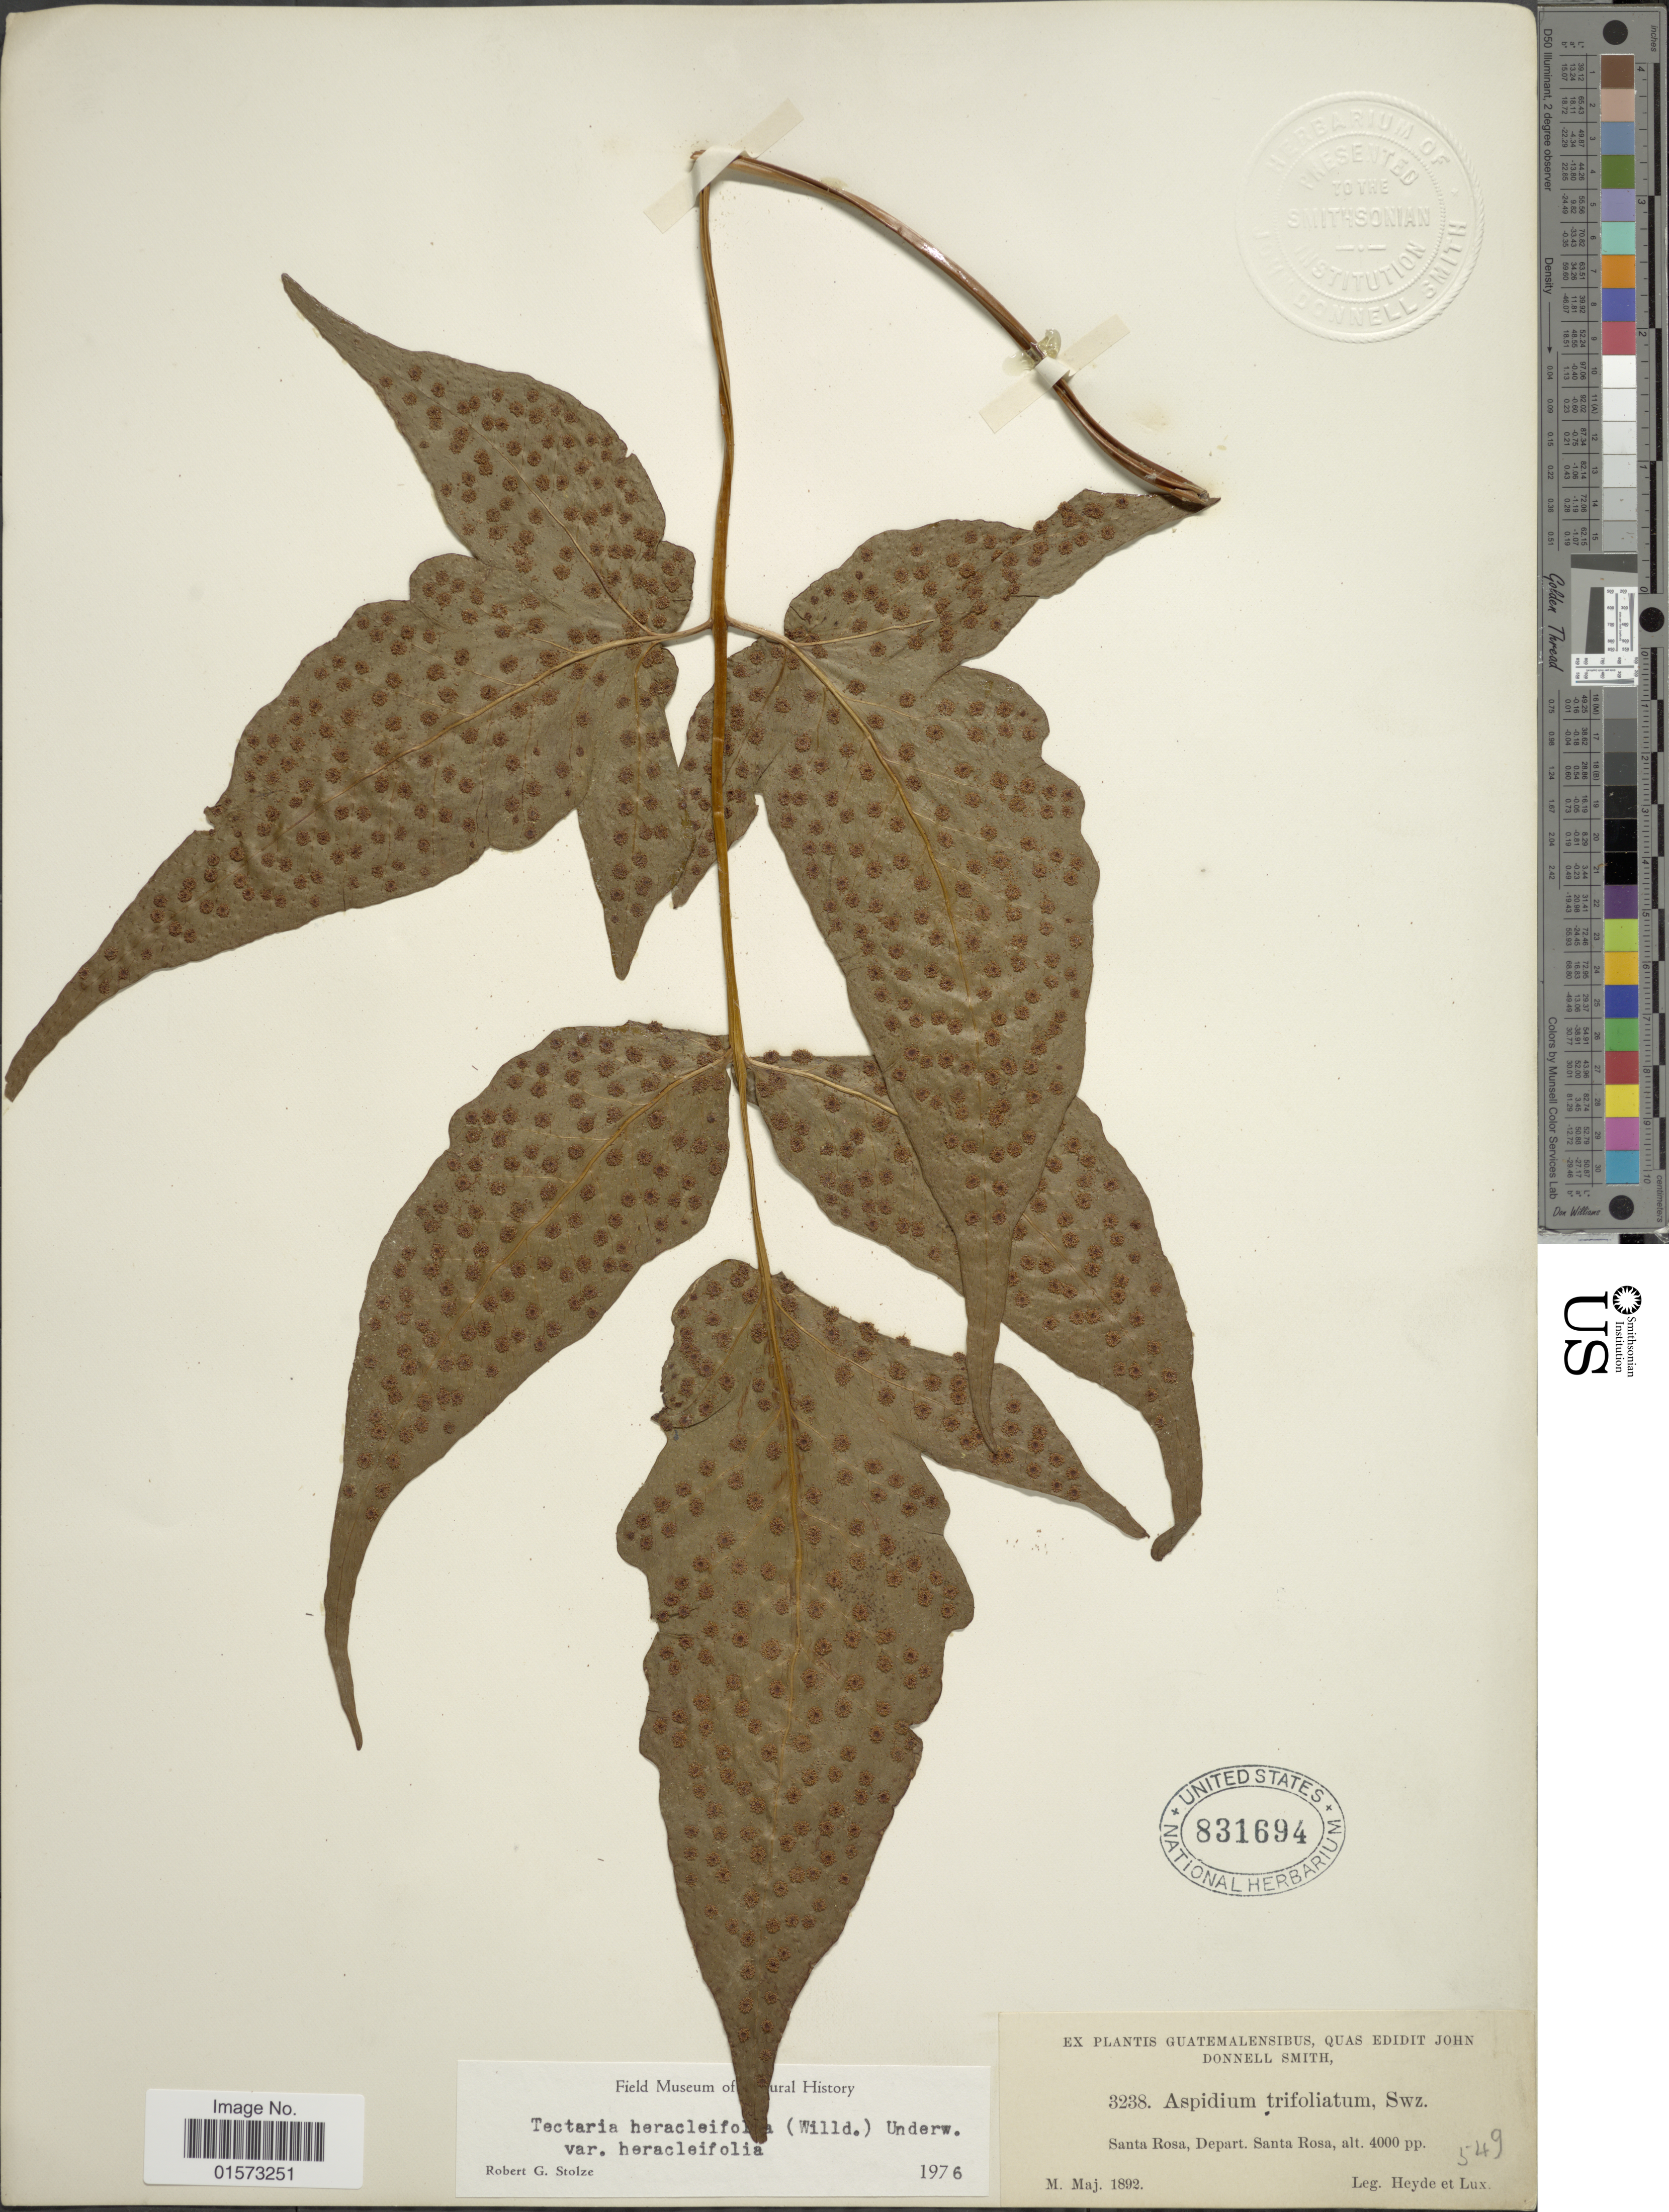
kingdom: Plantae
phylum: Tracheophyta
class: Polypodiopsida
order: Polypodiales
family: Tectariaceae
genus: Tectaria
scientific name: Tectaria heracleifolia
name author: (Willd.) Underw.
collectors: Heyde & Lux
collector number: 549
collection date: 1892-05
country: Guatemala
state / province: Santa Rosa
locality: Santa Rosa, Depart. Santa Rosa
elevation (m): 1219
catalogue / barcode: US 831694